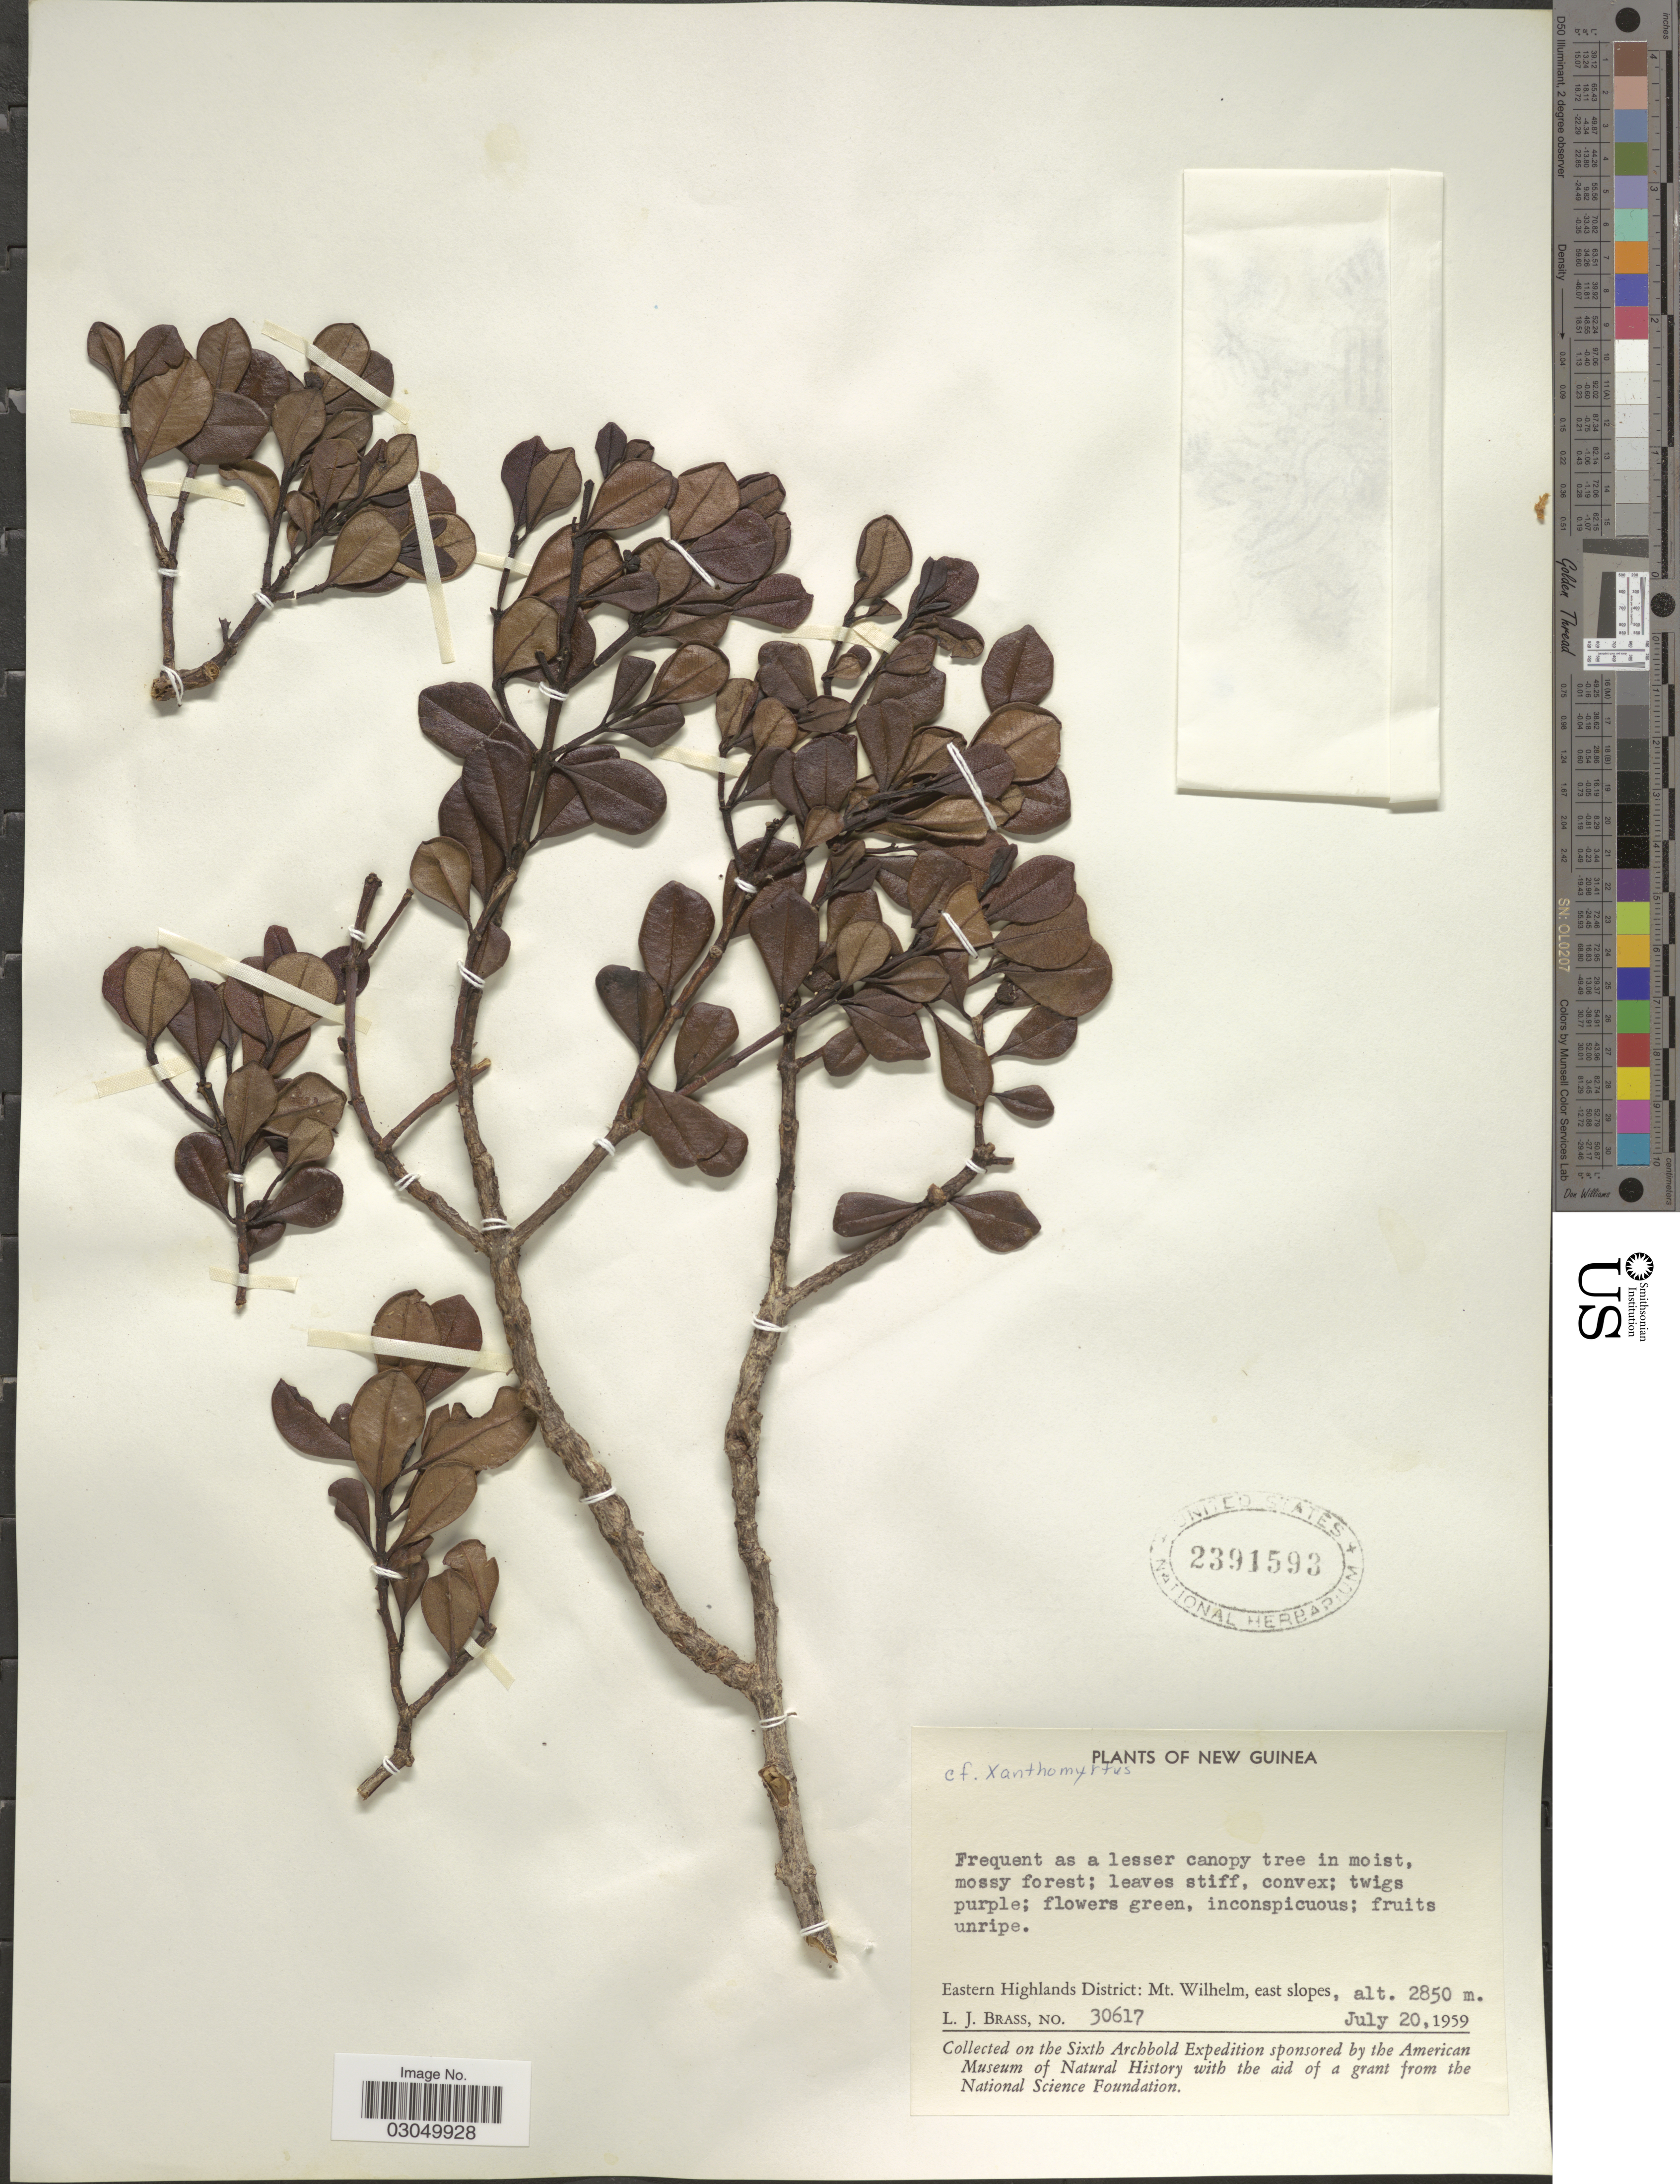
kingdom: Plantae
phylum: Tracheophyta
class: Magnoliopsida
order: Myrtales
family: Myrtaceae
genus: Xanthomyrtus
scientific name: Xanthomyrtus sp.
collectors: L. J. Brass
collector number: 30617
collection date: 1959-07-20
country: Papua New Guinea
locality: New Guinea. Eastern Highlands District: Mt. Wilhelm, east slopes.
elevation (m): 2850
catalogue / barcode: US 2391593